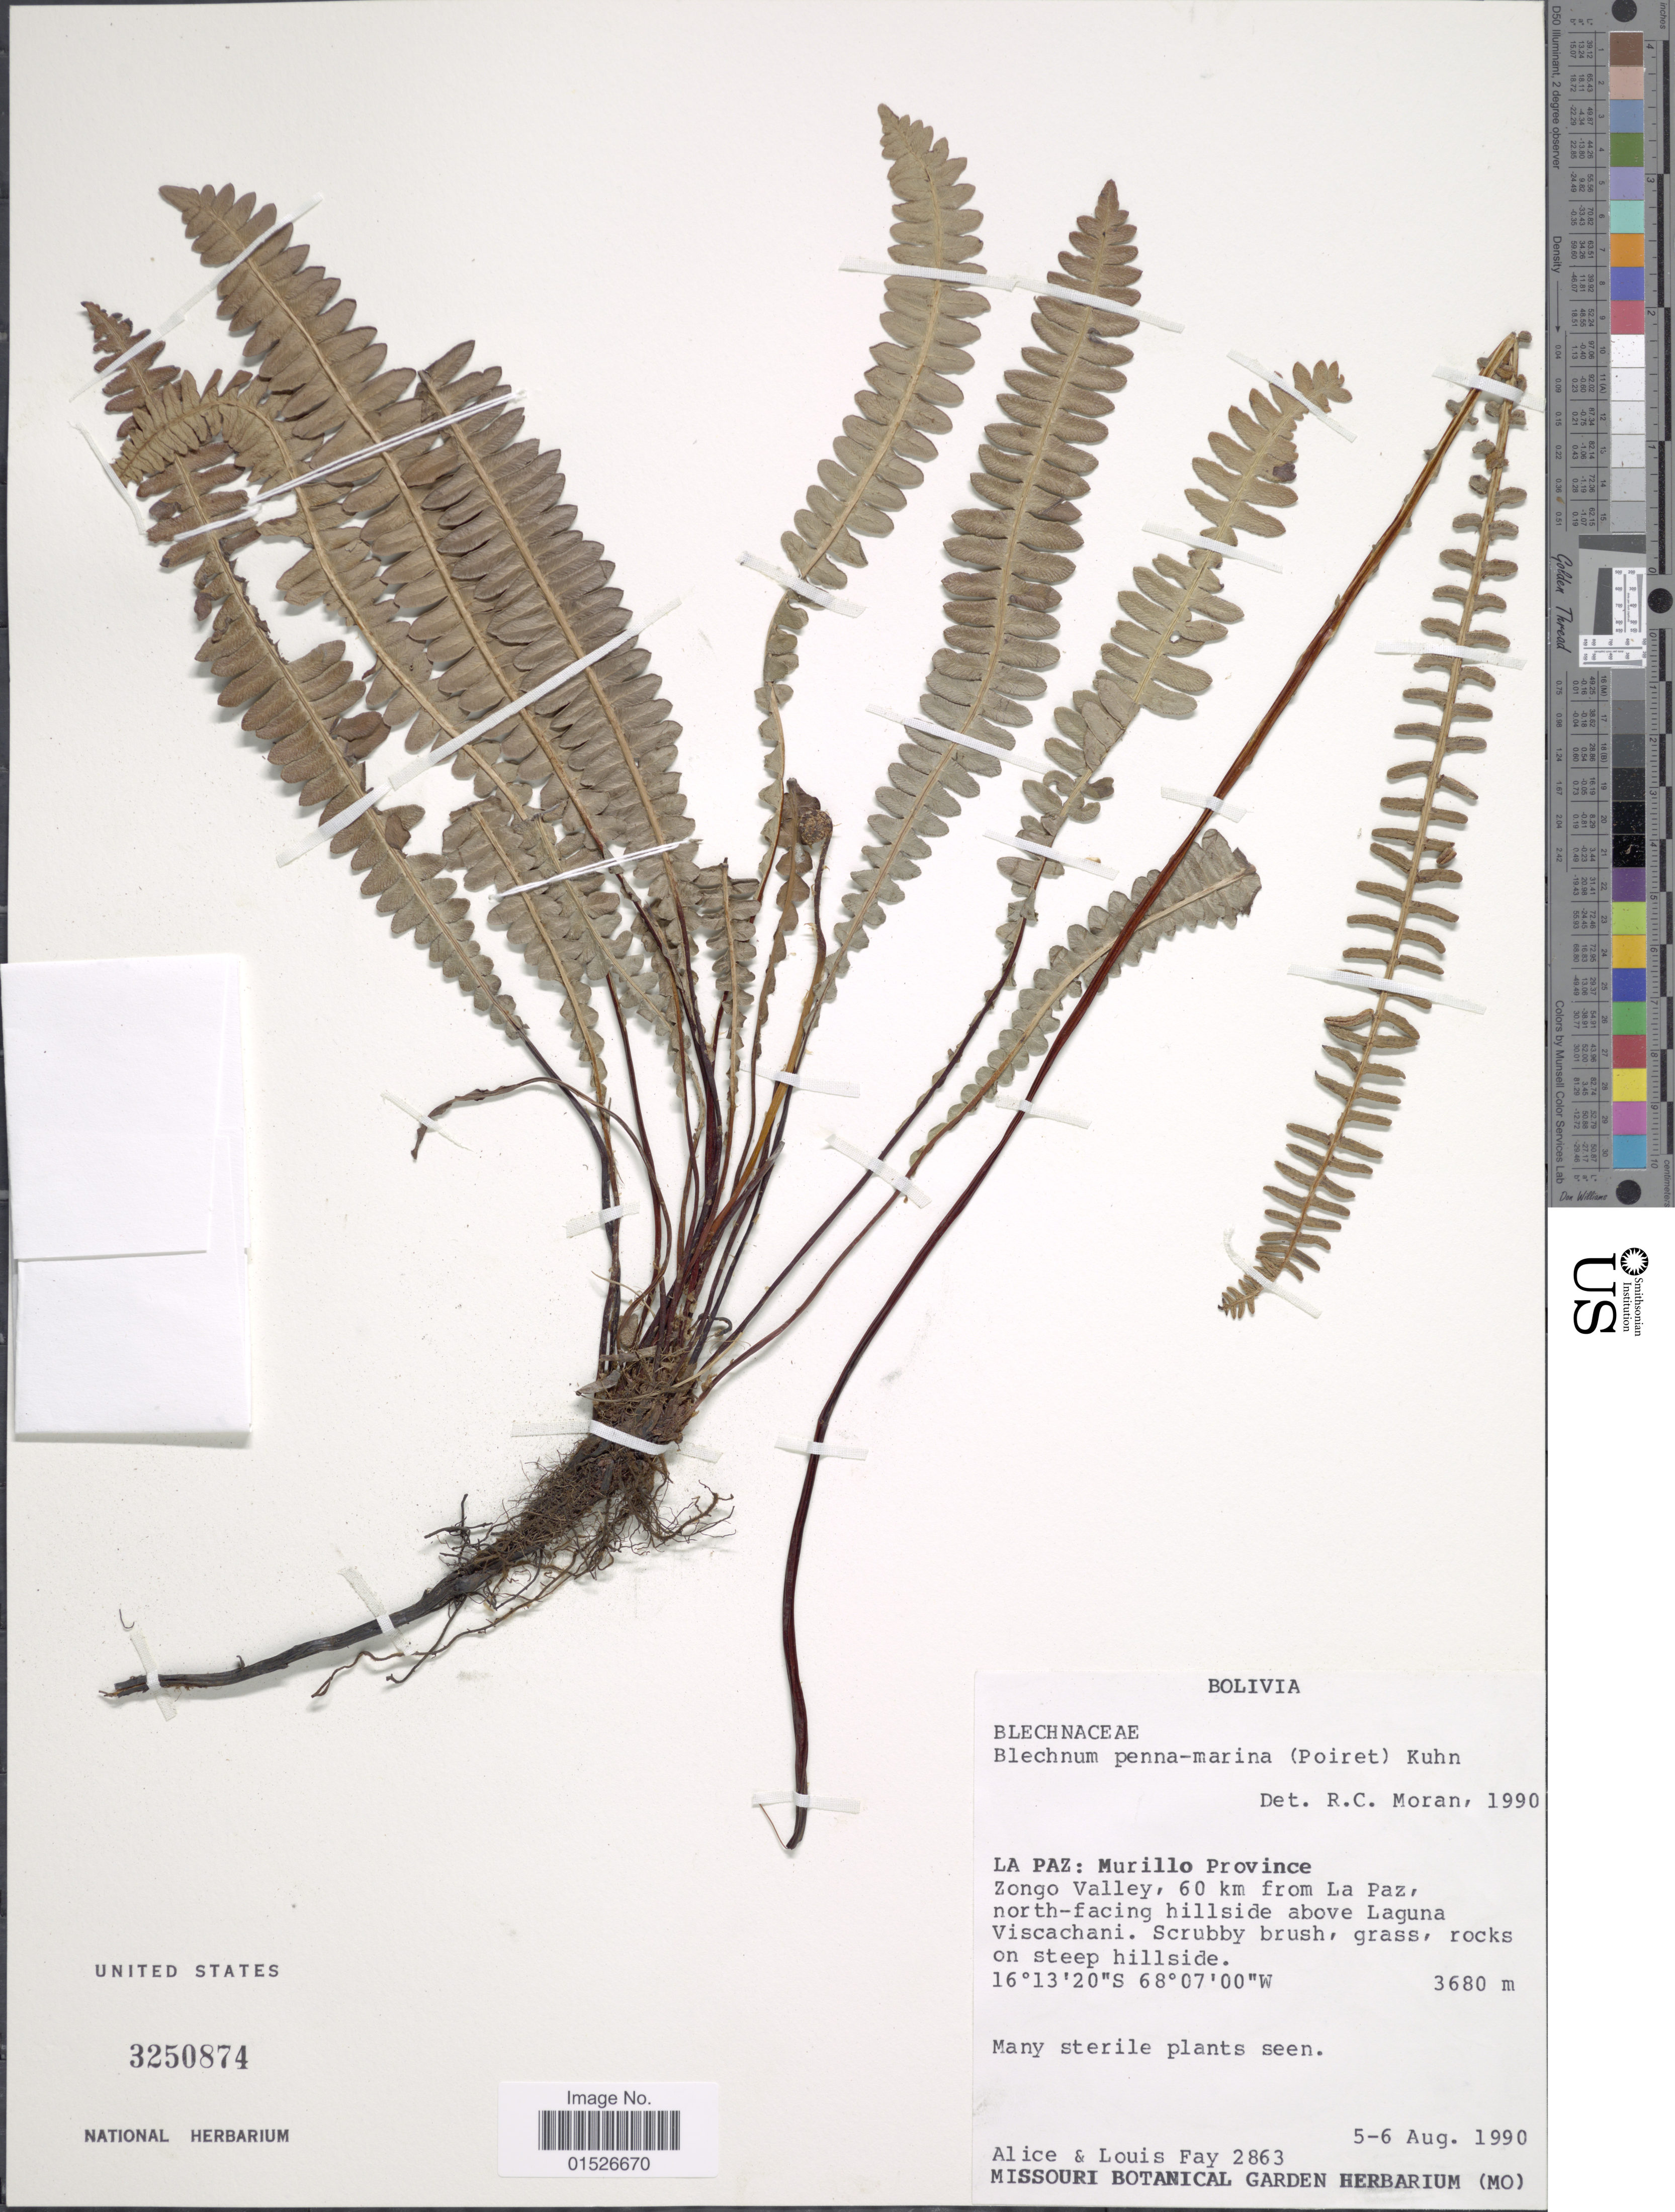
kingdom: Plantae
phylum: Tracheophyta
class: Polypodiopsida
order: Polypodiales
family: Blechnaceae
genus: Blechnum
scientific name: Blechnum penna-marina subsp. bolivianum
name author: Rosenst. ex Looser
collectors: A. Fay & L. Fay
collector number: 2863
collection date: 1990-08-05/1990-08-06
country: Bolivia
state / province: La Paz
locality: Murillo Province, Zongo Valley, 60 km from La Paz, north-facing hillside above Laguna Viscachani.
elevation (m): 3680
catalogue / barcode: US 3250874